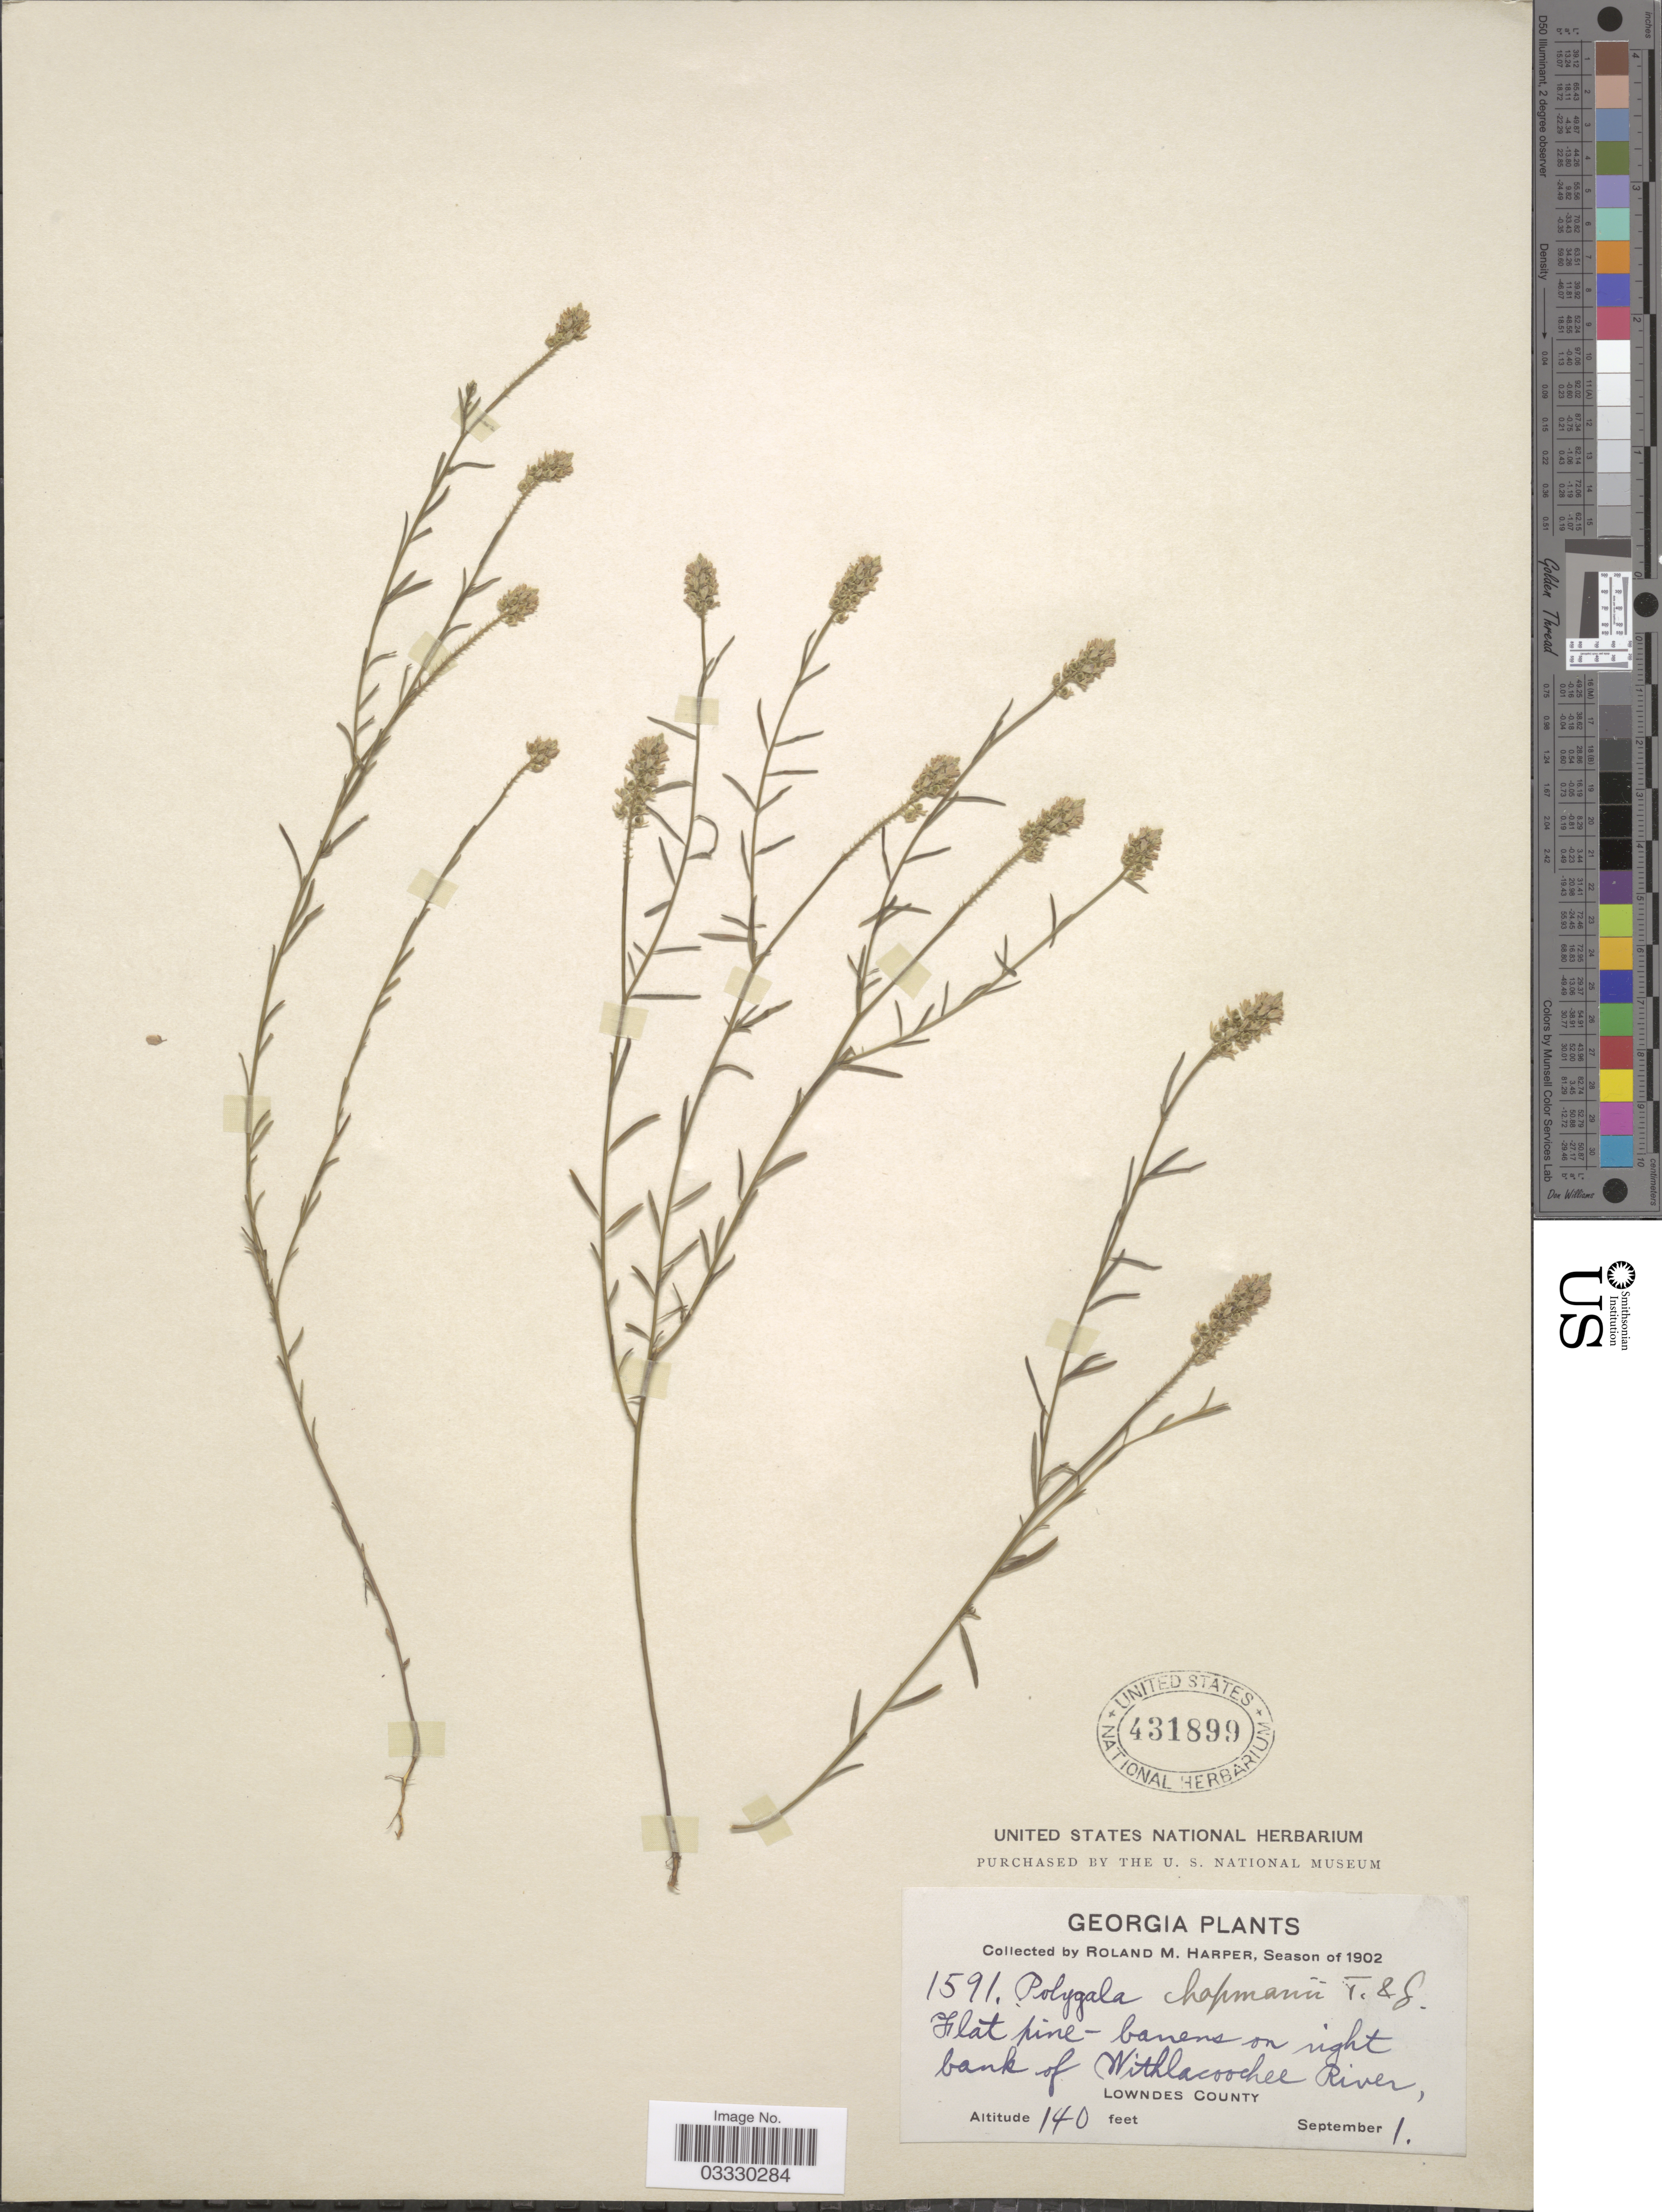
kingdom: Plantae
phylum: Tracheophyta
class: Magnoliopsida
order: Fabales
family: Polygalaceae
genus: Polygala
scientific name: Polygala chapmanii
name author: Torr. & A. Gray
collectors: R. M. Harper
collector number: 1591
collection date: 1902-09-01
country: United States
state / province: Georgia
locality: Bank of Withlacoochee River Lowndes County.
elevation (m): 43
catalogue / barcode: US 431899